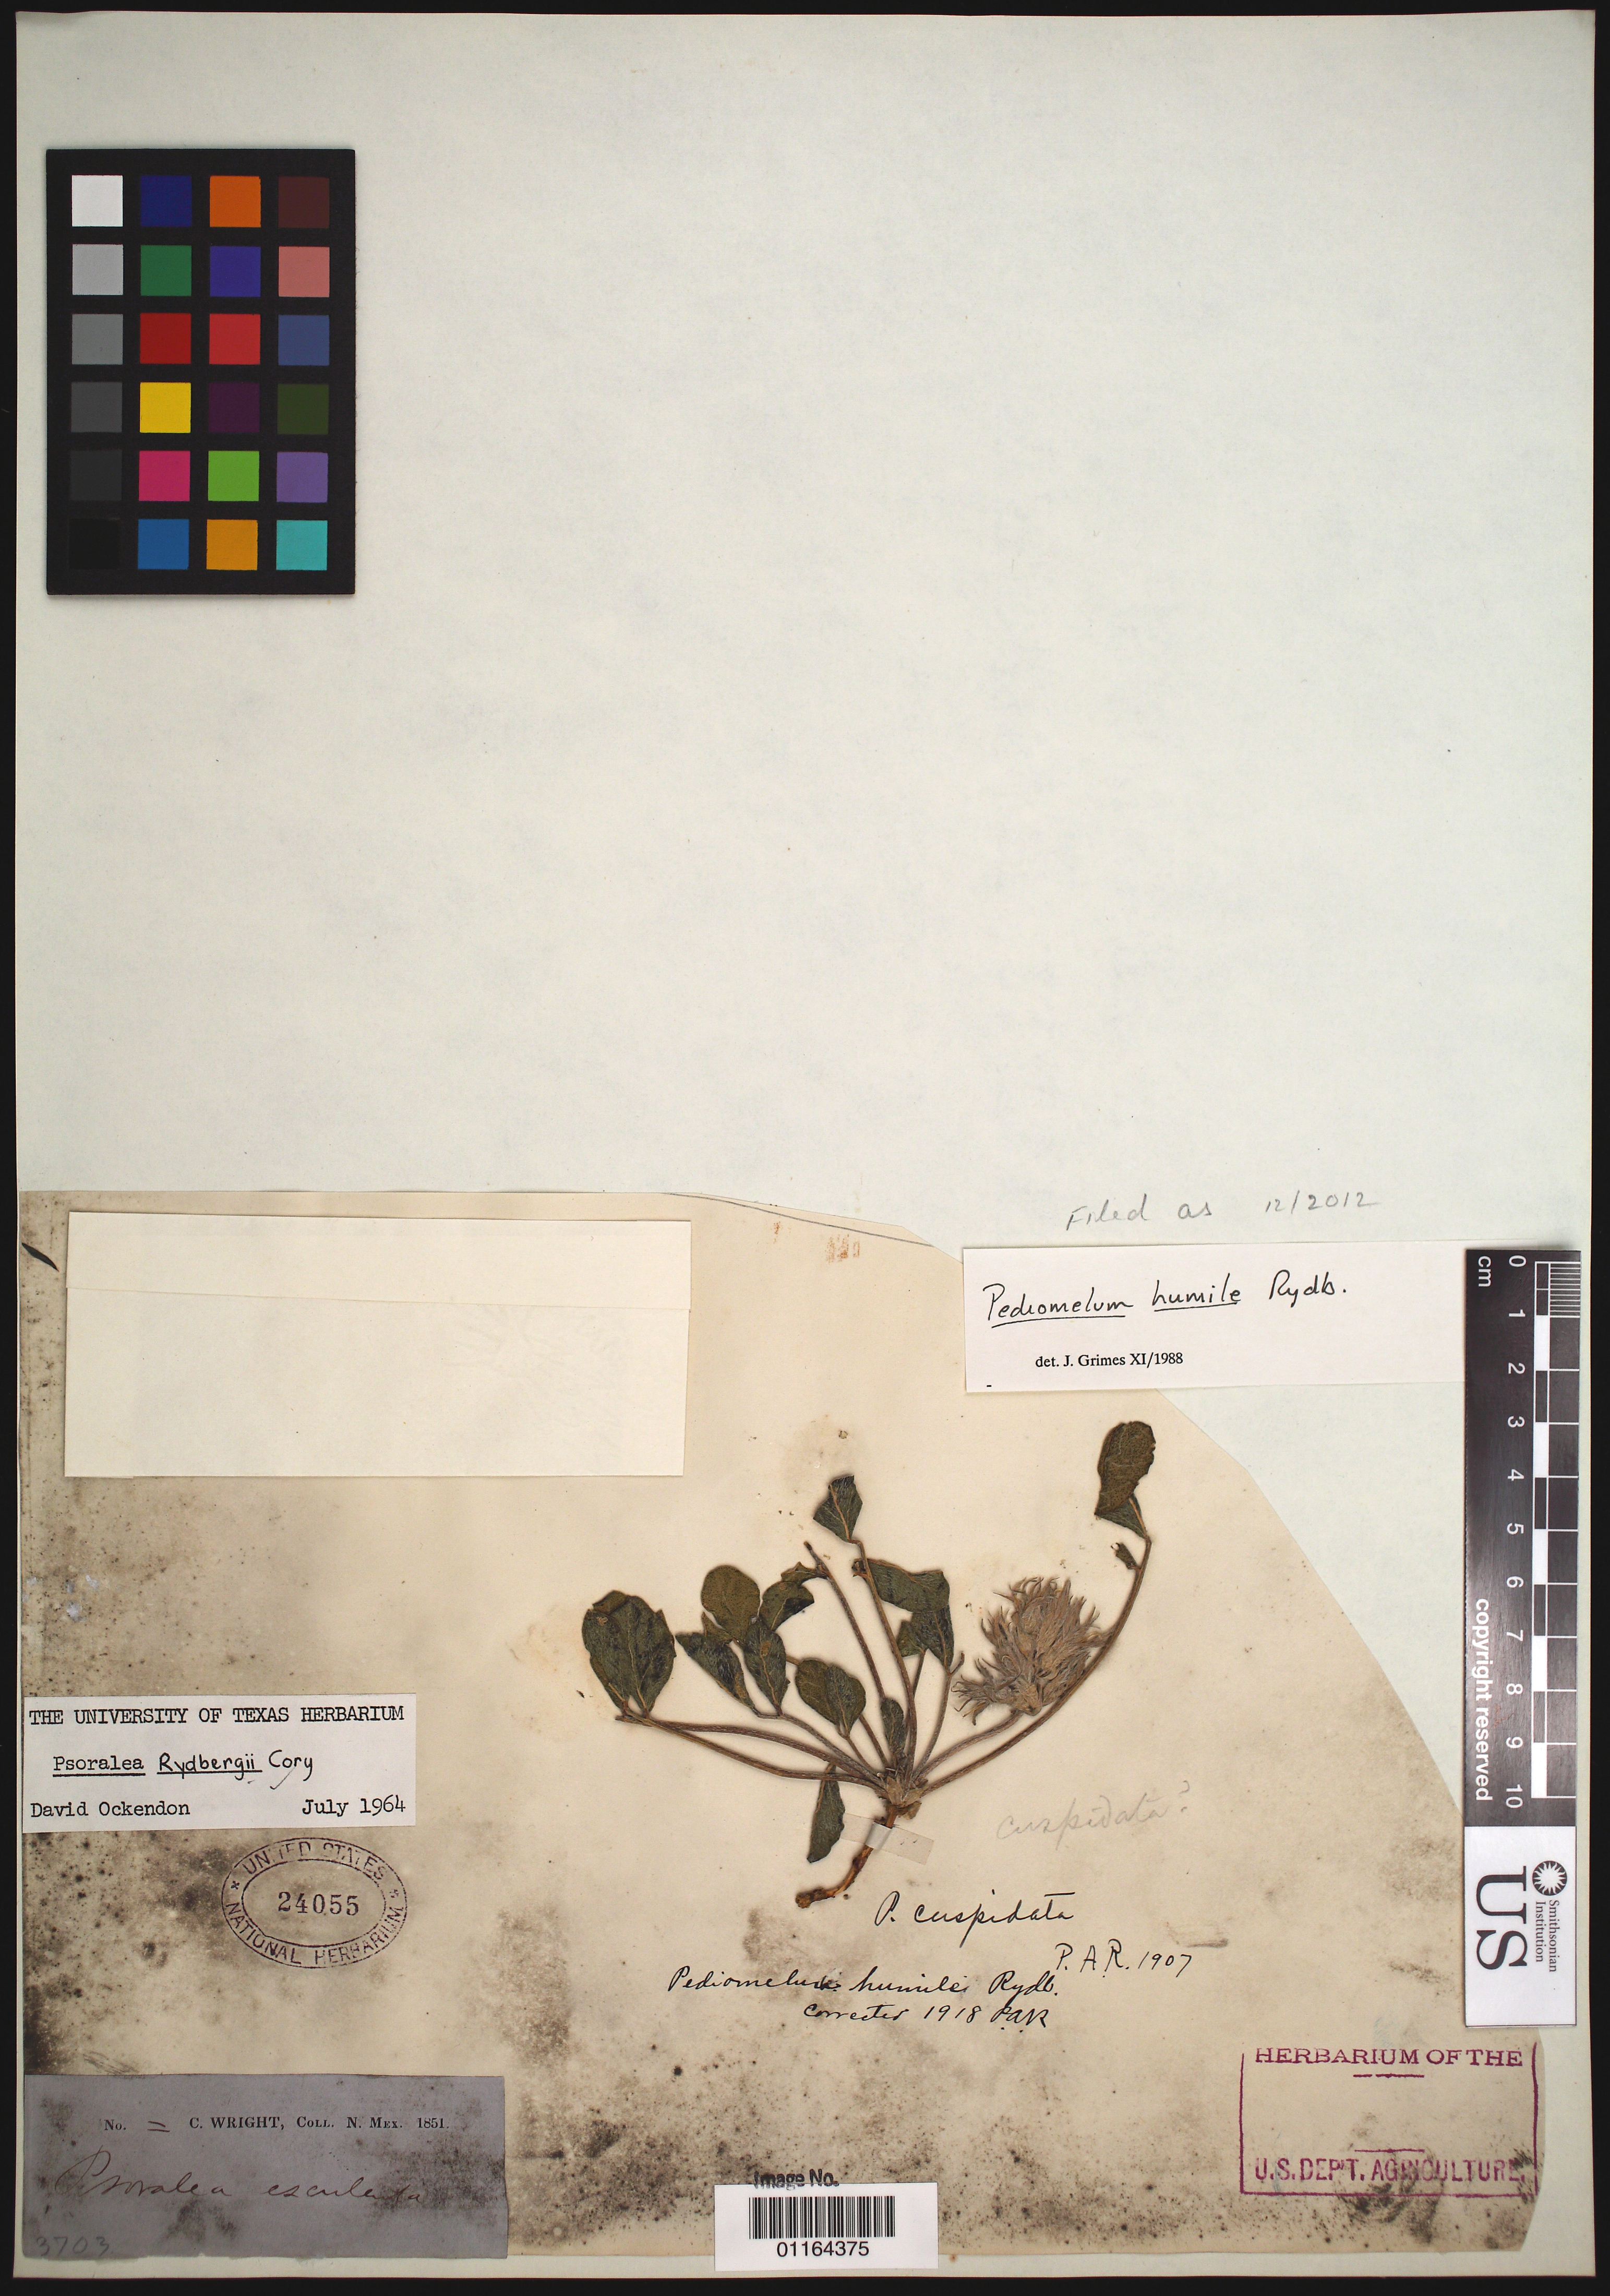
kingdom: Plantae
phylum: Tracheophyta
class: Magnoliopsida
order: Fabales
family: Fabaceae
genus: Pediomelum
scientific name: Pediomelum humile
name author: Rydb.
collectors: C. Wright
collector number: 3703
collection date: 1851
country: United States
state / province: New Mexico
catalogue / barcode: US 24055